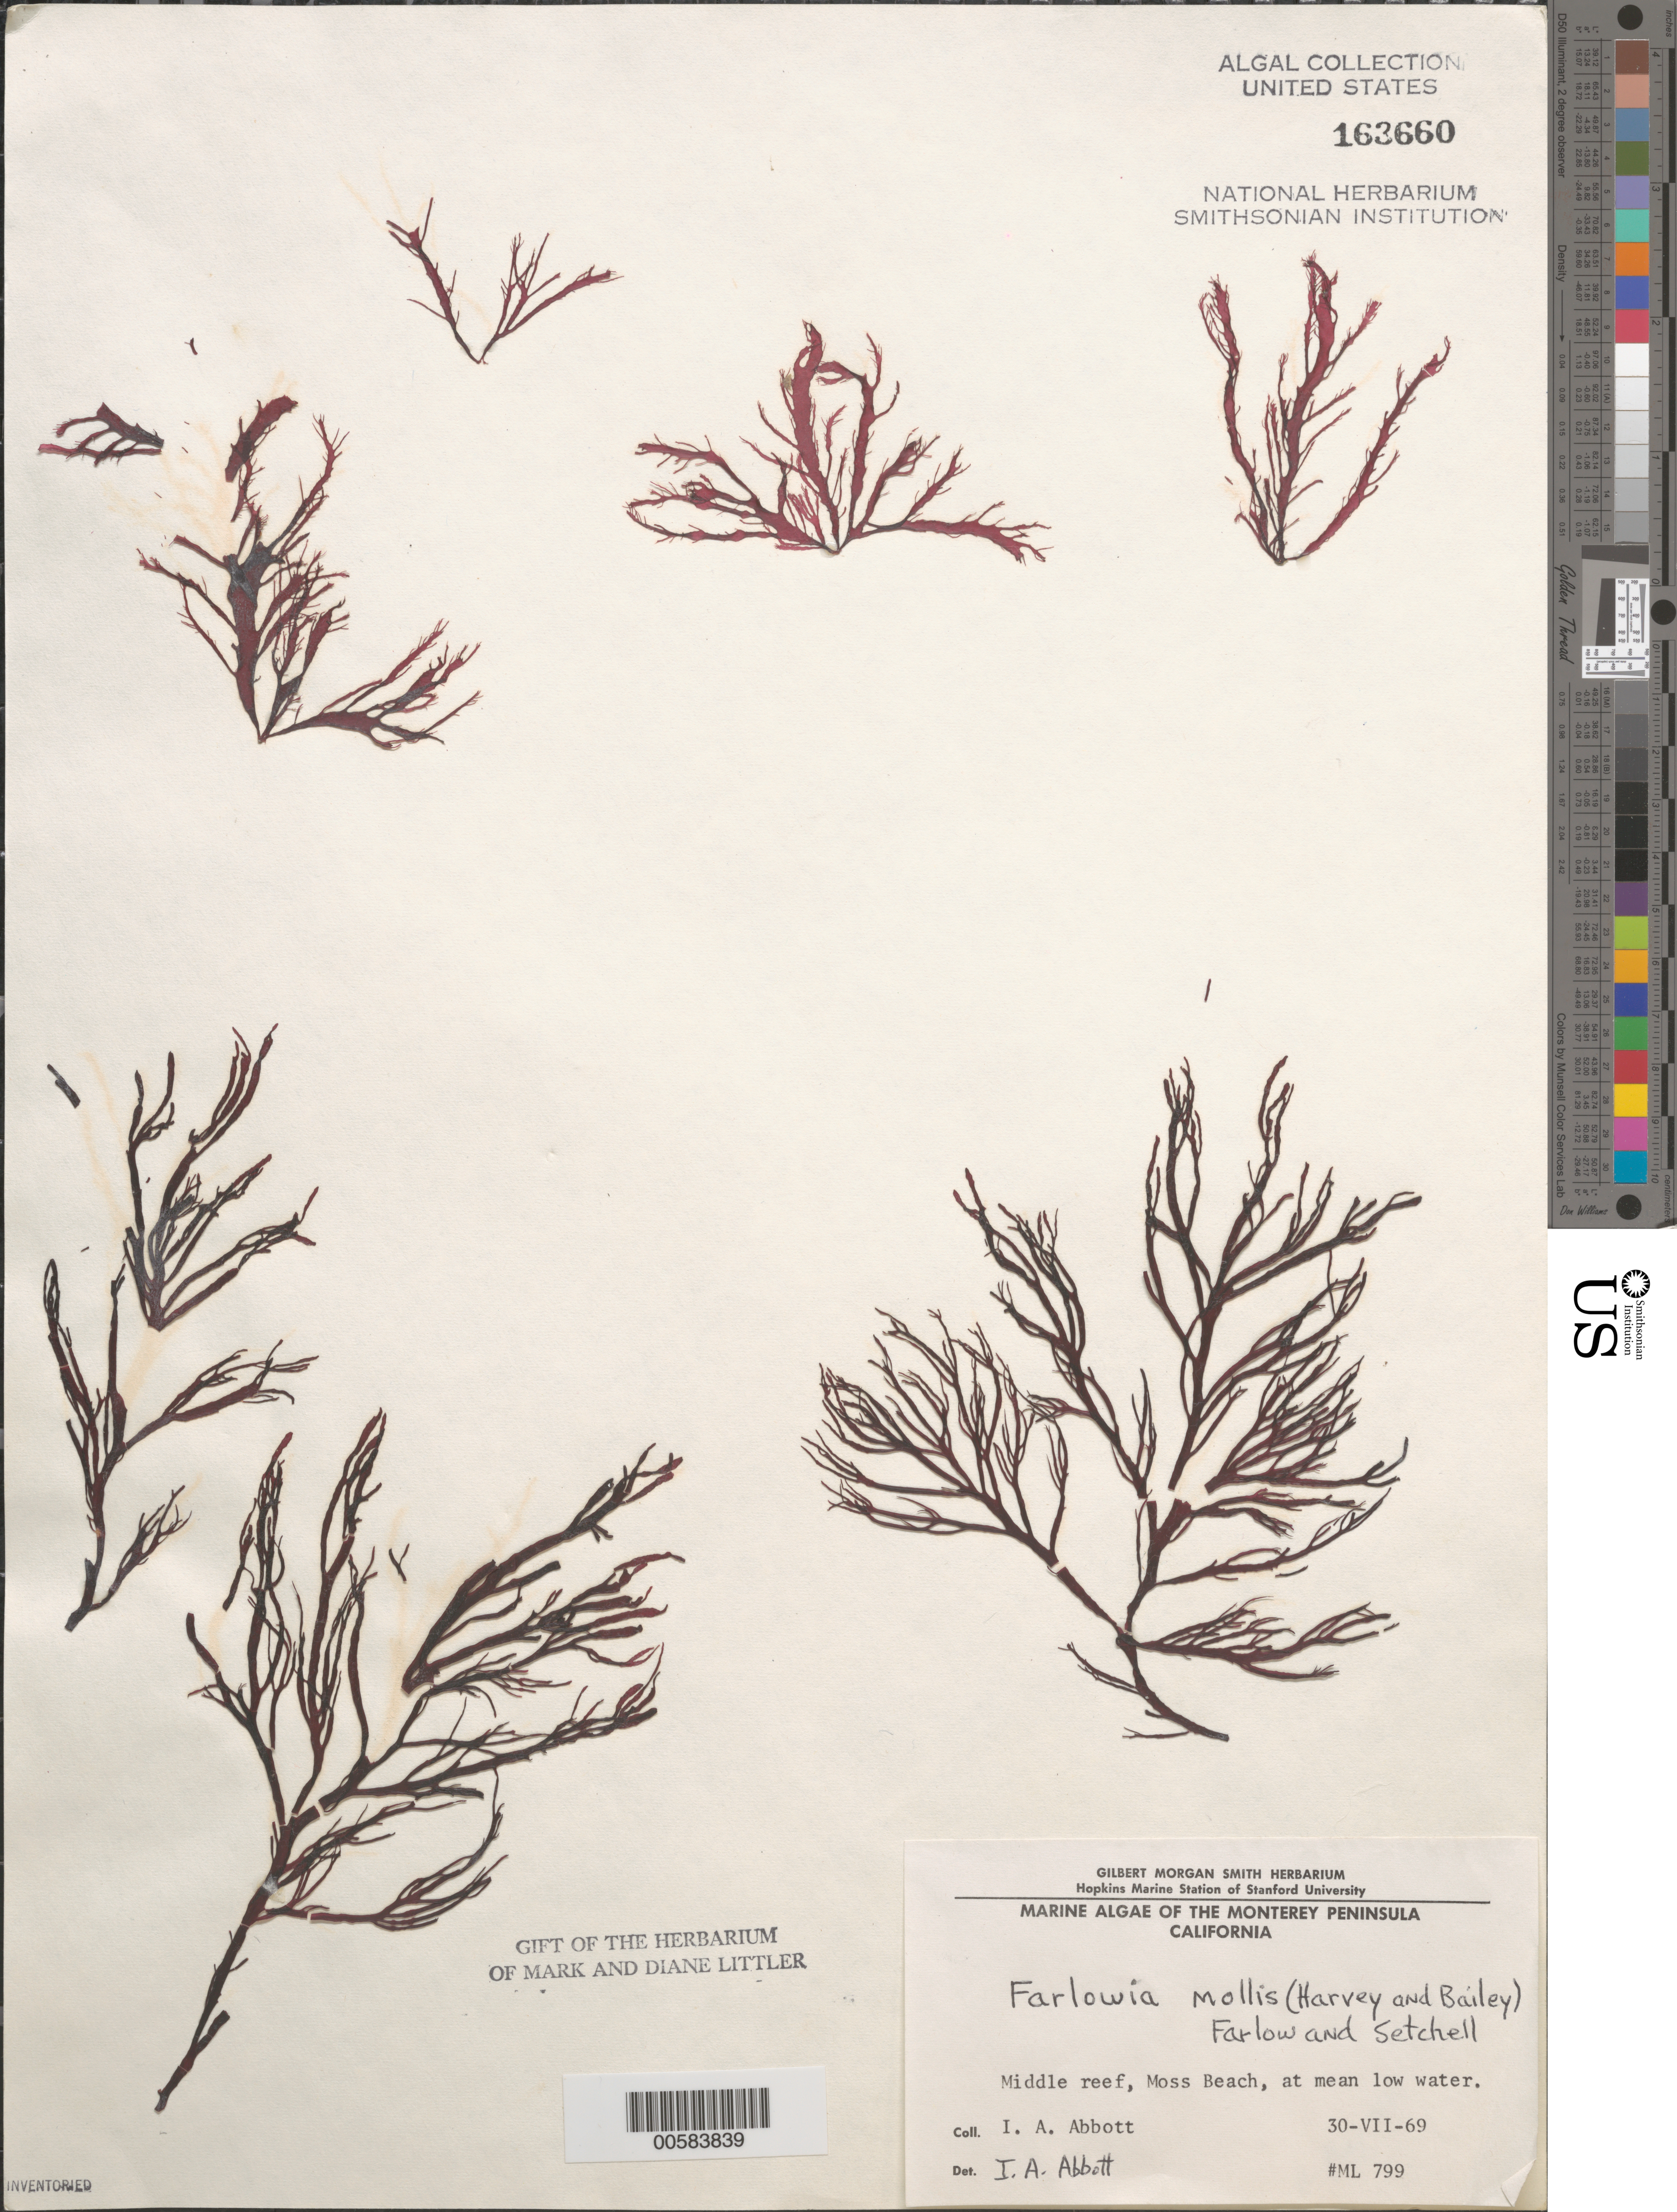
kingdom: Plantae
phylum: Rhodophyta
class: Florideophyceae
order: Gigartinales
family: Dumontiaceae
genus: Farlowia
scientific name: Farlowia mollis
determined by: Abbott, Isabella A.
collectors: I. A. Abbott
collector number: ML 799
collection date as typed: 30 Jul 1969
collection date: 1969-07-30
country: United States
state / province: California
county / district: Monterey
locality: Middle Reef of Moss Beach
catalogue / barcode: US 163660